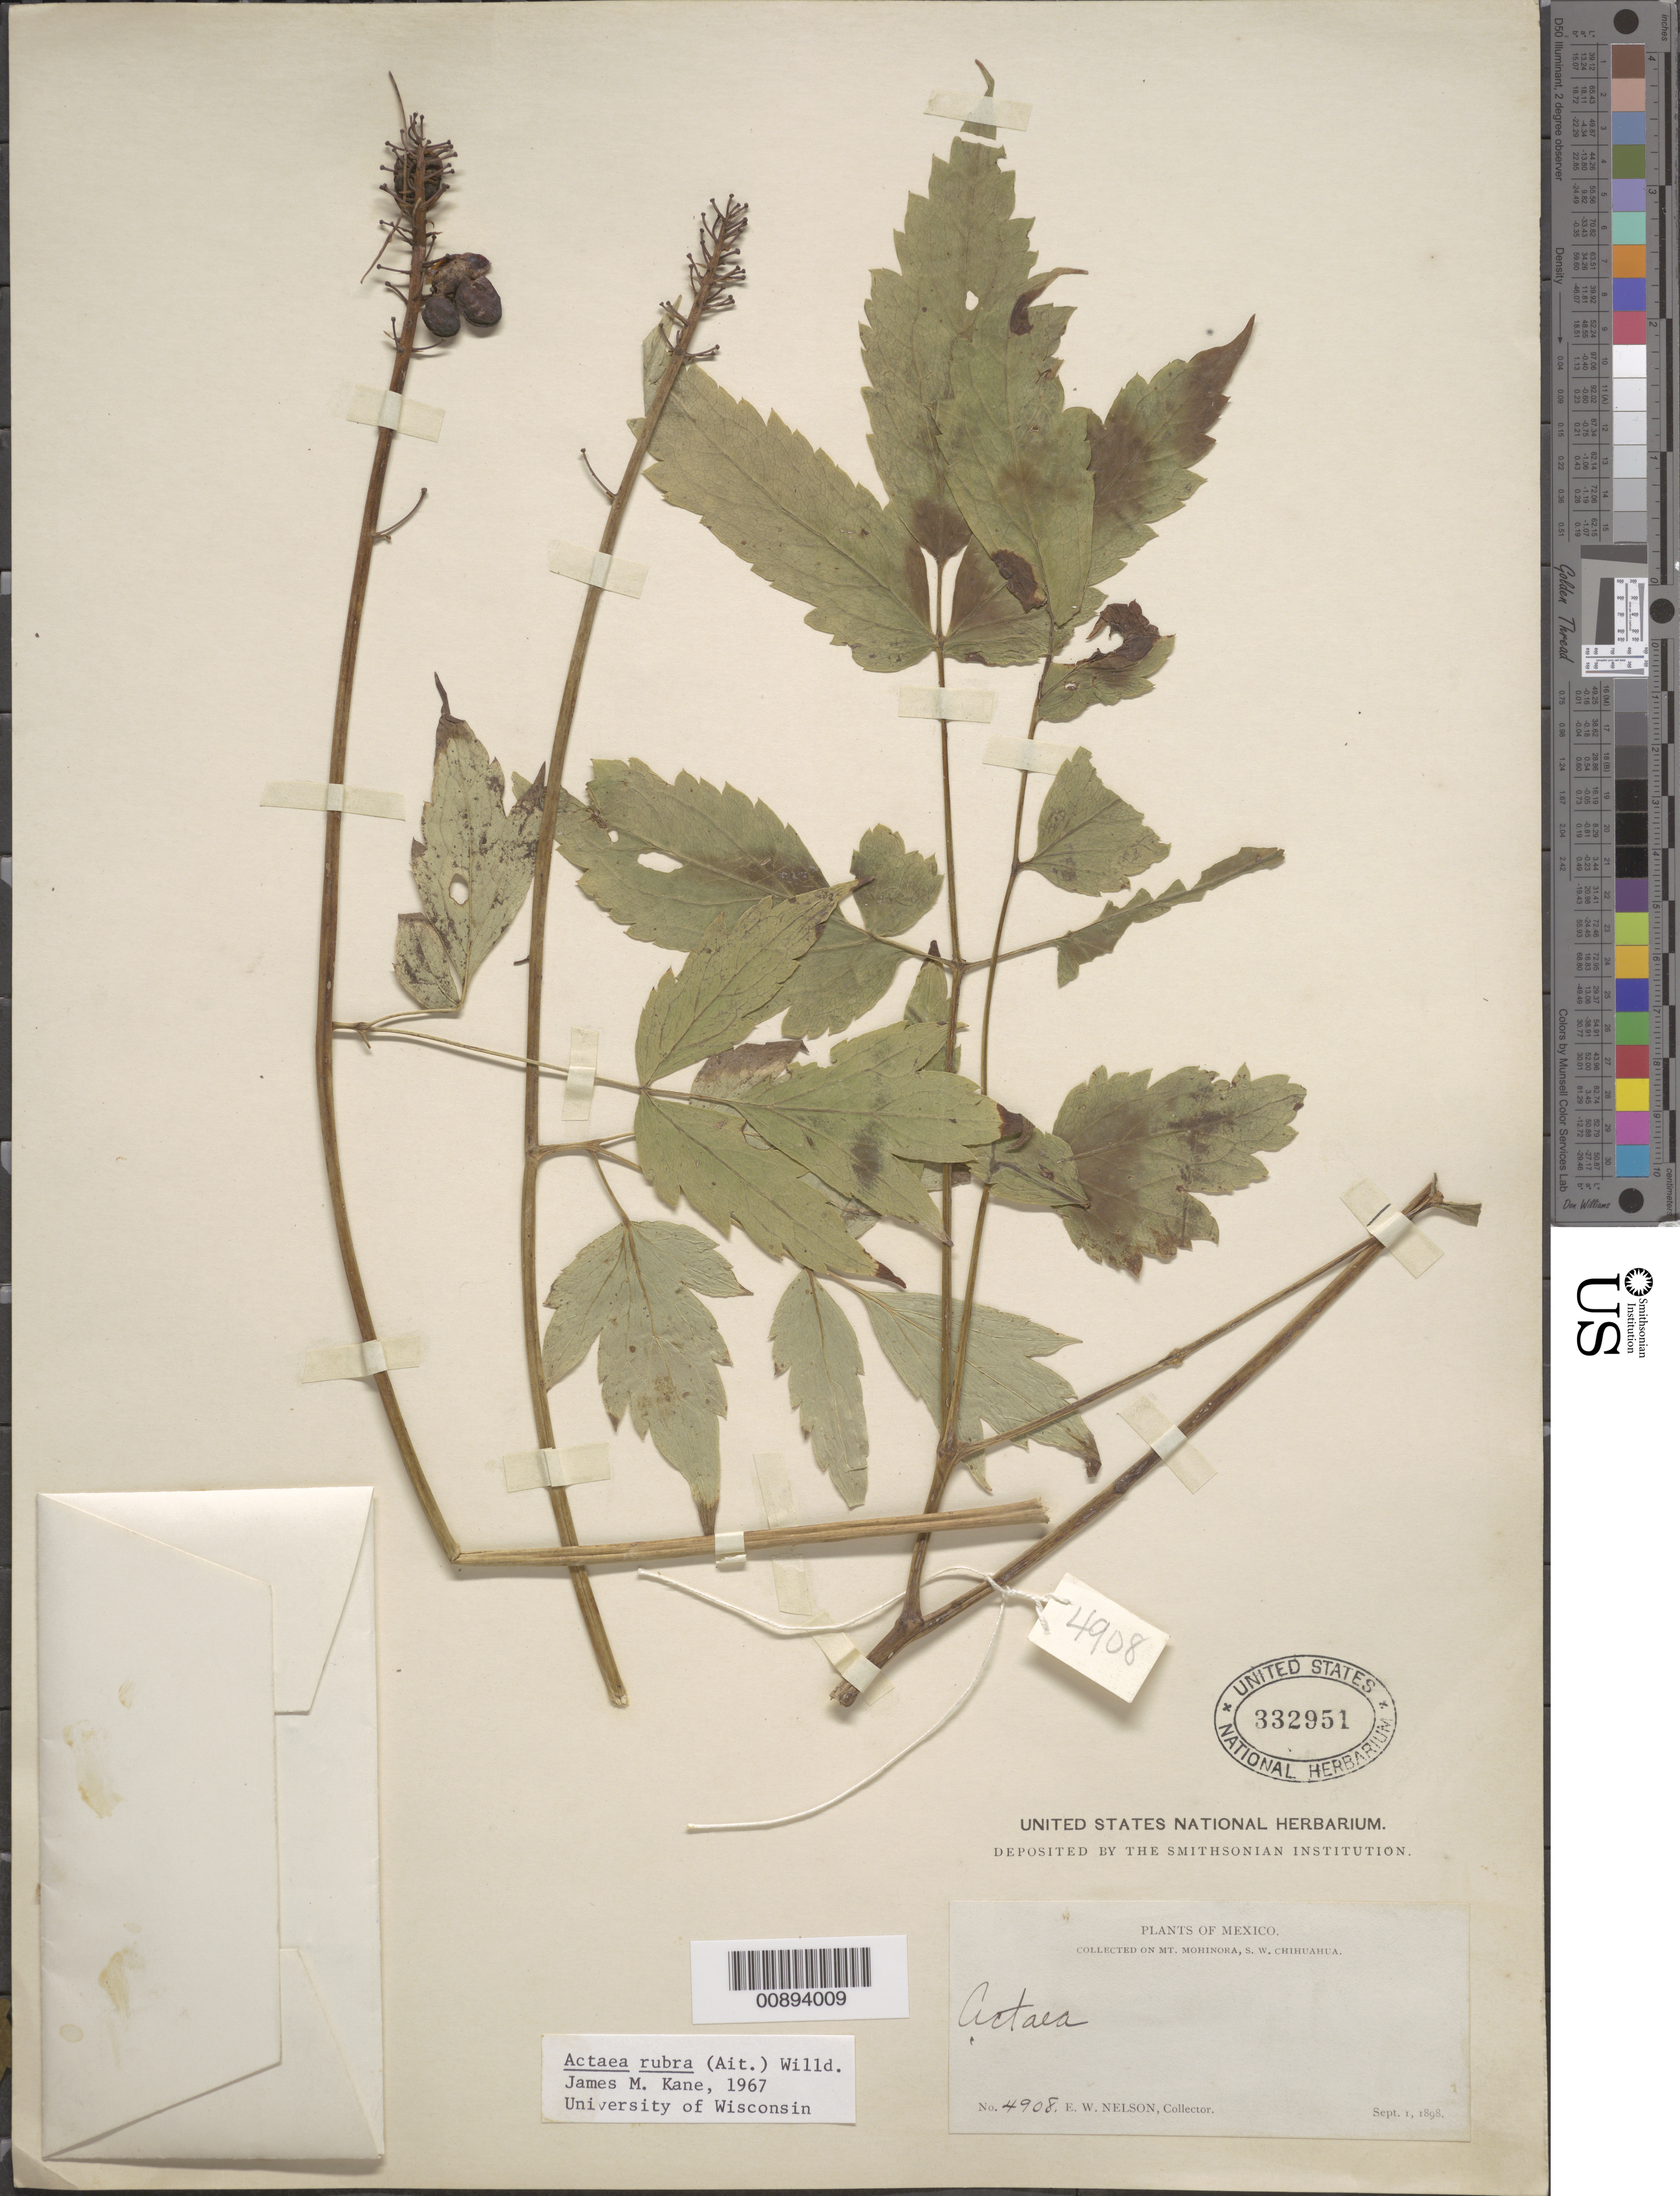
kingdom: Plantae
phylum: Tracheophyta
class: Magnoliopsida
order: Ranunculales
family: Ranunculaceae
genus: Actaea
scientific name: Actaea rubra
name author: (Aiton) Willd.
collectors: E. W. Nelson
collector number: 4908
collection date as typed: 01 Sep 1898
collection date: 1898-09-01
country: Mexico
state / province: Chihuahua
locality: Mt. Mohinora, Chihuahua.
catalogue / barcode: US 332951